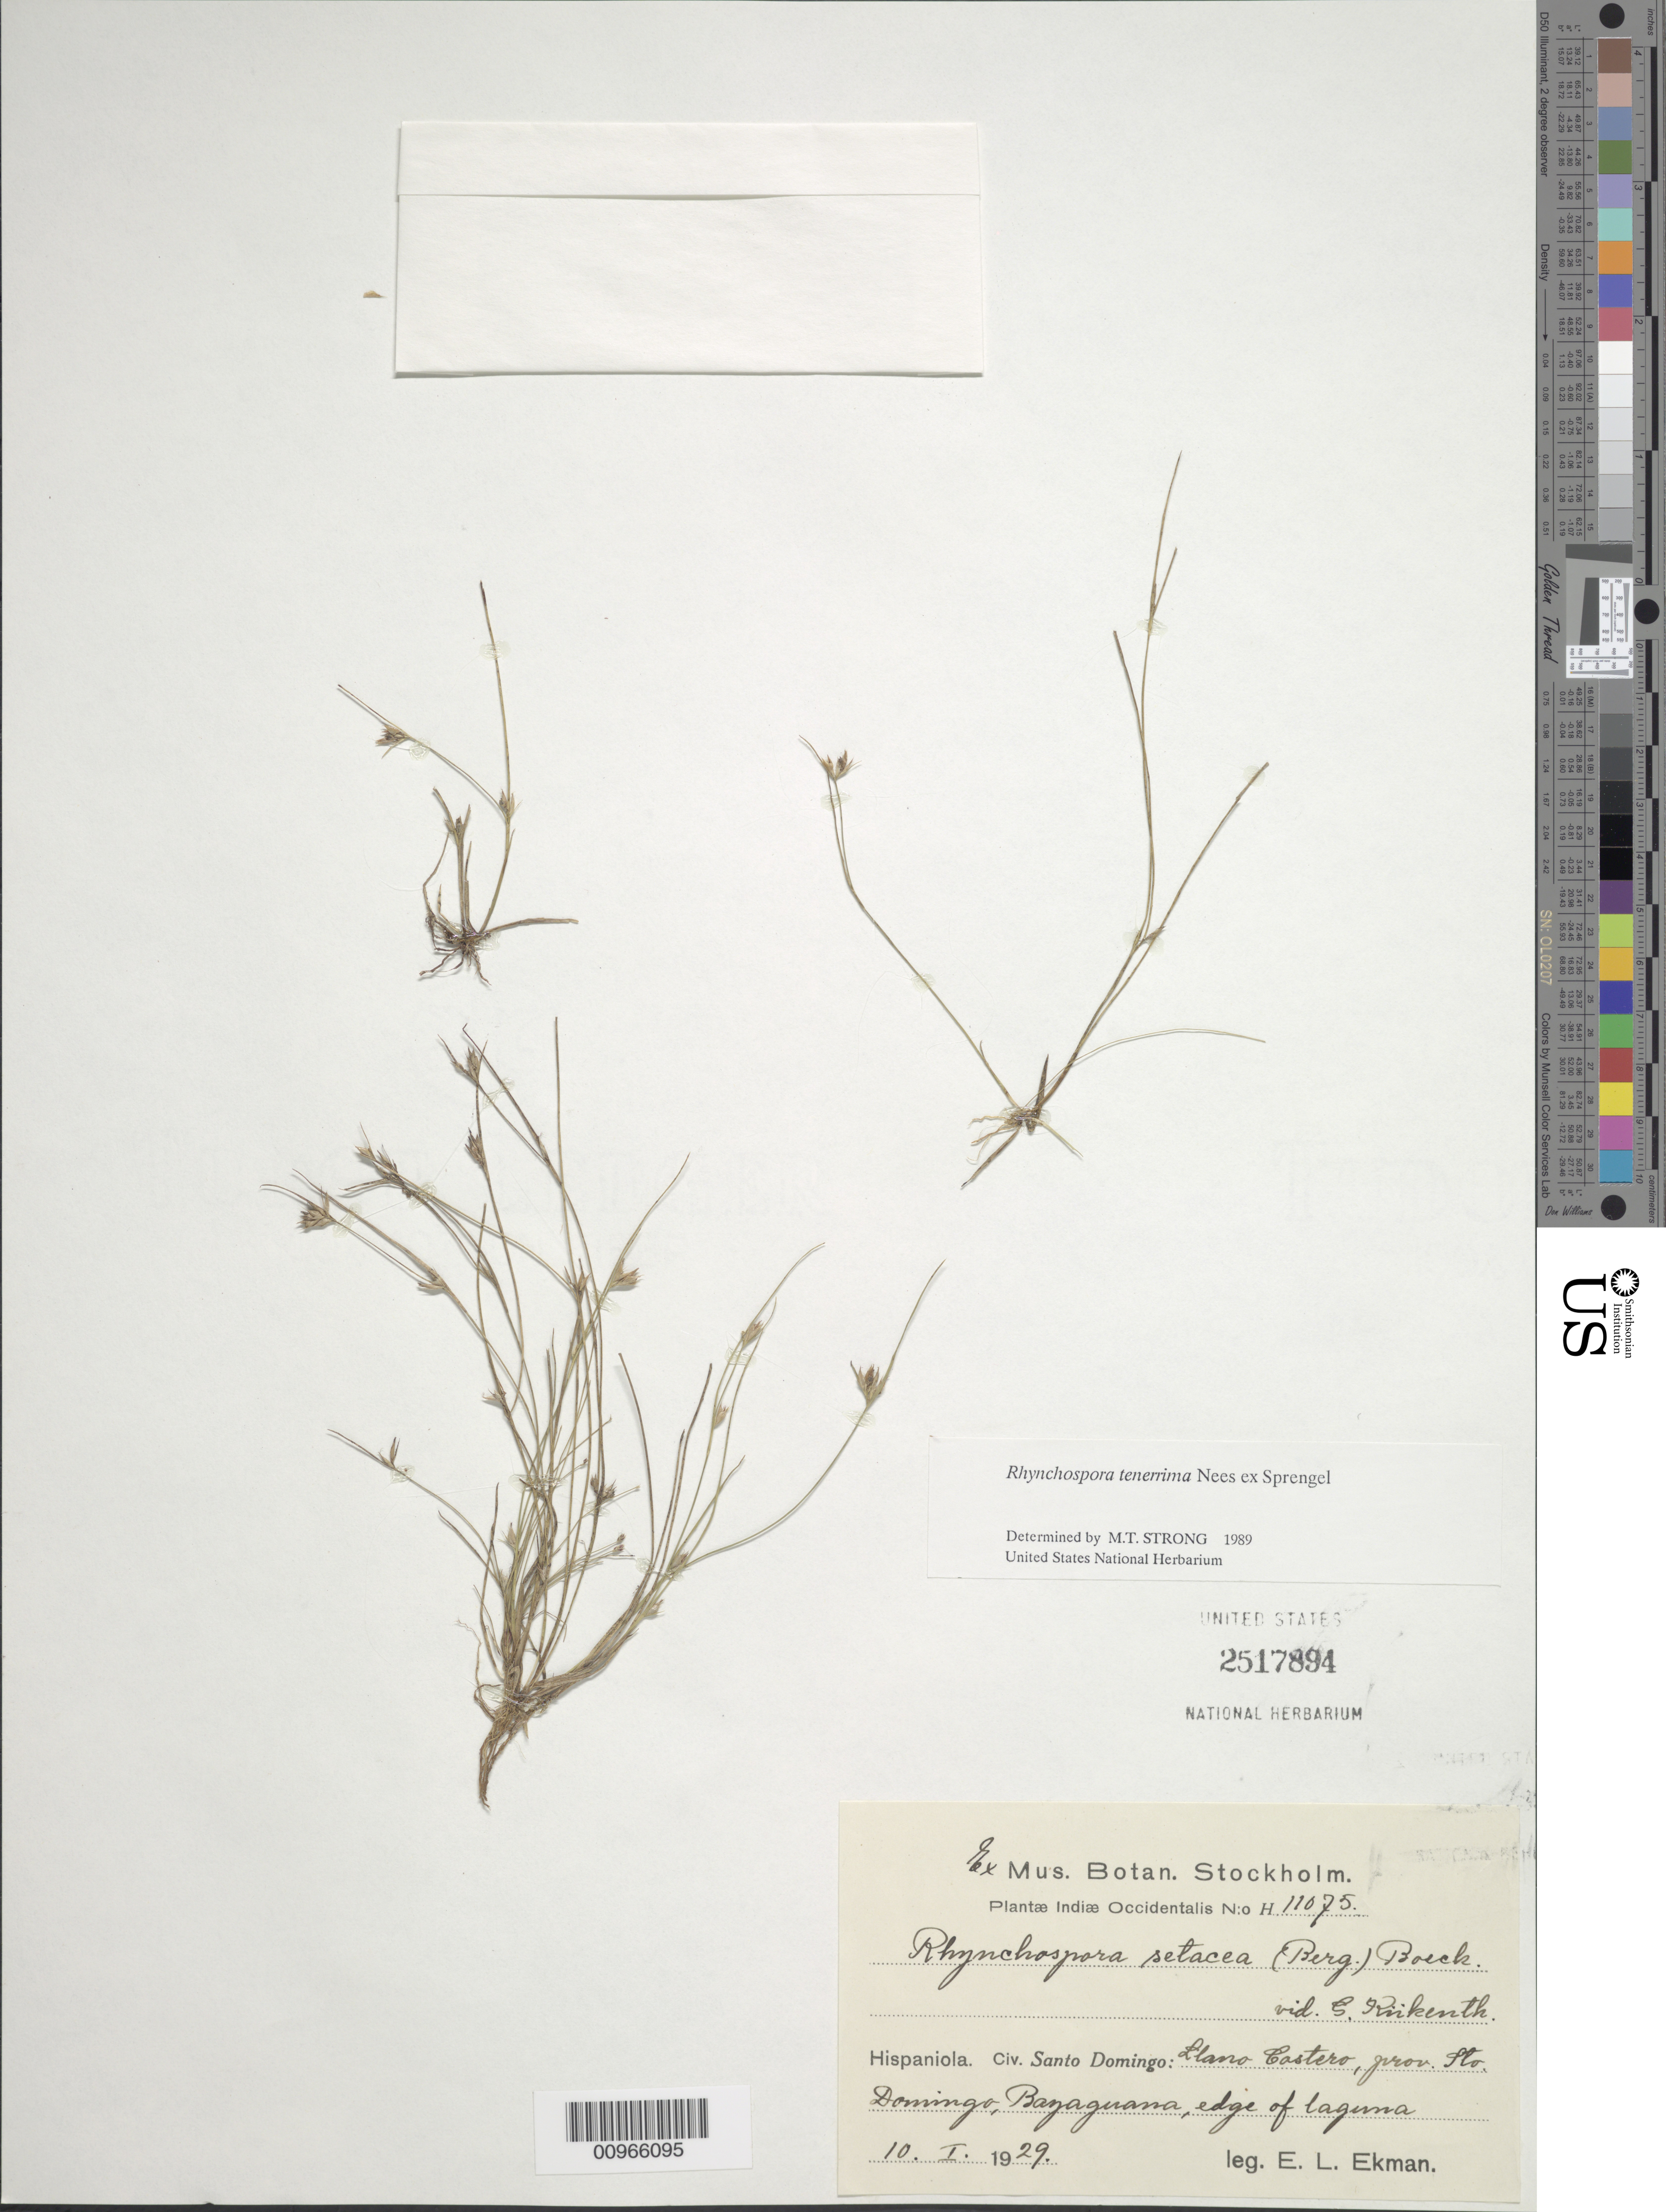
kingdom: Plantae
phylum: Tracheophyta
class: Liliopsida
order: Poales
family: Cyperaceae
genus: Rhynchospora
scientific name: Rhynchospora tenerrima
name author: Nees ex Spreng.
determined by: Strong, M. T., (US), Smithsonian Institution - National Museum of Natural History (UNITED STATES)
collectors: E. L. Ekman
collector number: H 11075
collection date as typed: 10 Jan 1929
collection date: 1929-01-10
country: Dominican Republic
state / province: Santo Domingo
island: Hispaniola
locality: Llano Costero, Bayaguana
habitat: Edge of laguna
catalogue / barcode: US 2517894